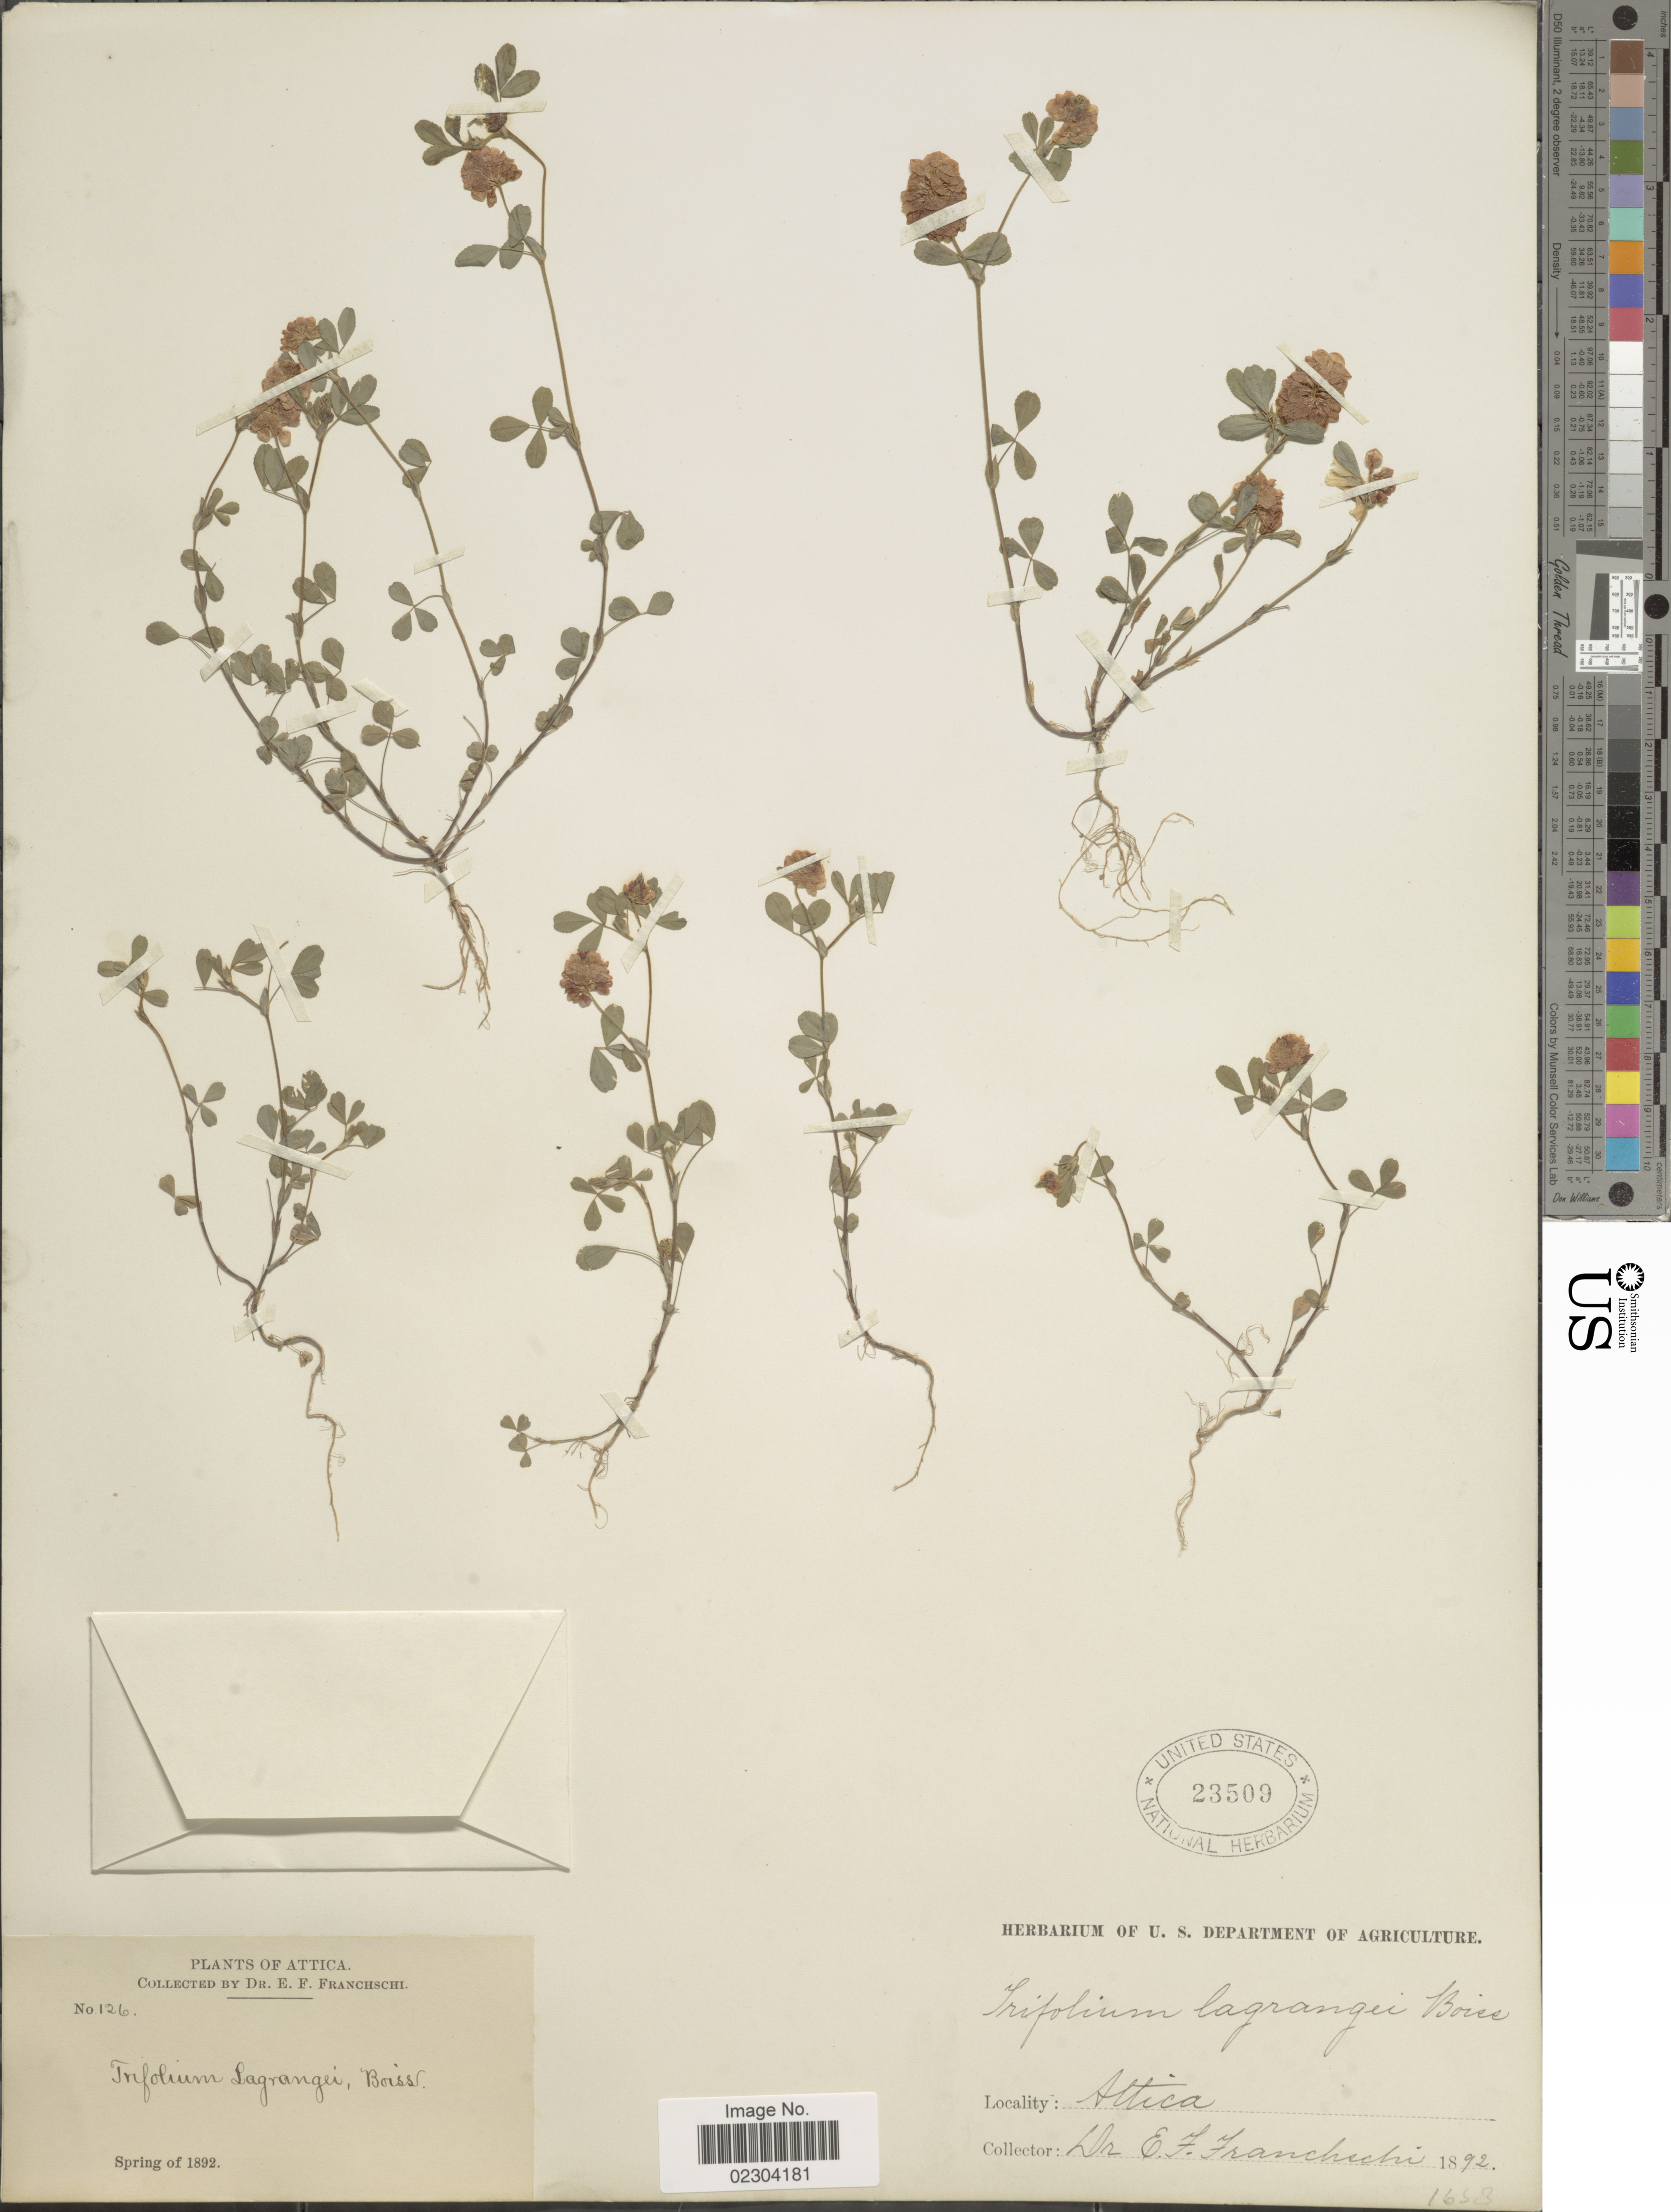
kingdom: Plantae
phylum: Tracheophyta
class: Magnoliopsida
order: Fabales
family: Fabaceae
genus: Trifolium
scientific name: Trifolium lagrangei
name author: Boiss.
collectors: E. Franchschi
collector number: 126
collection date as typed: Spring of 1892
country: Greece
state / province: Attica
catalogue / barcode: US 23509